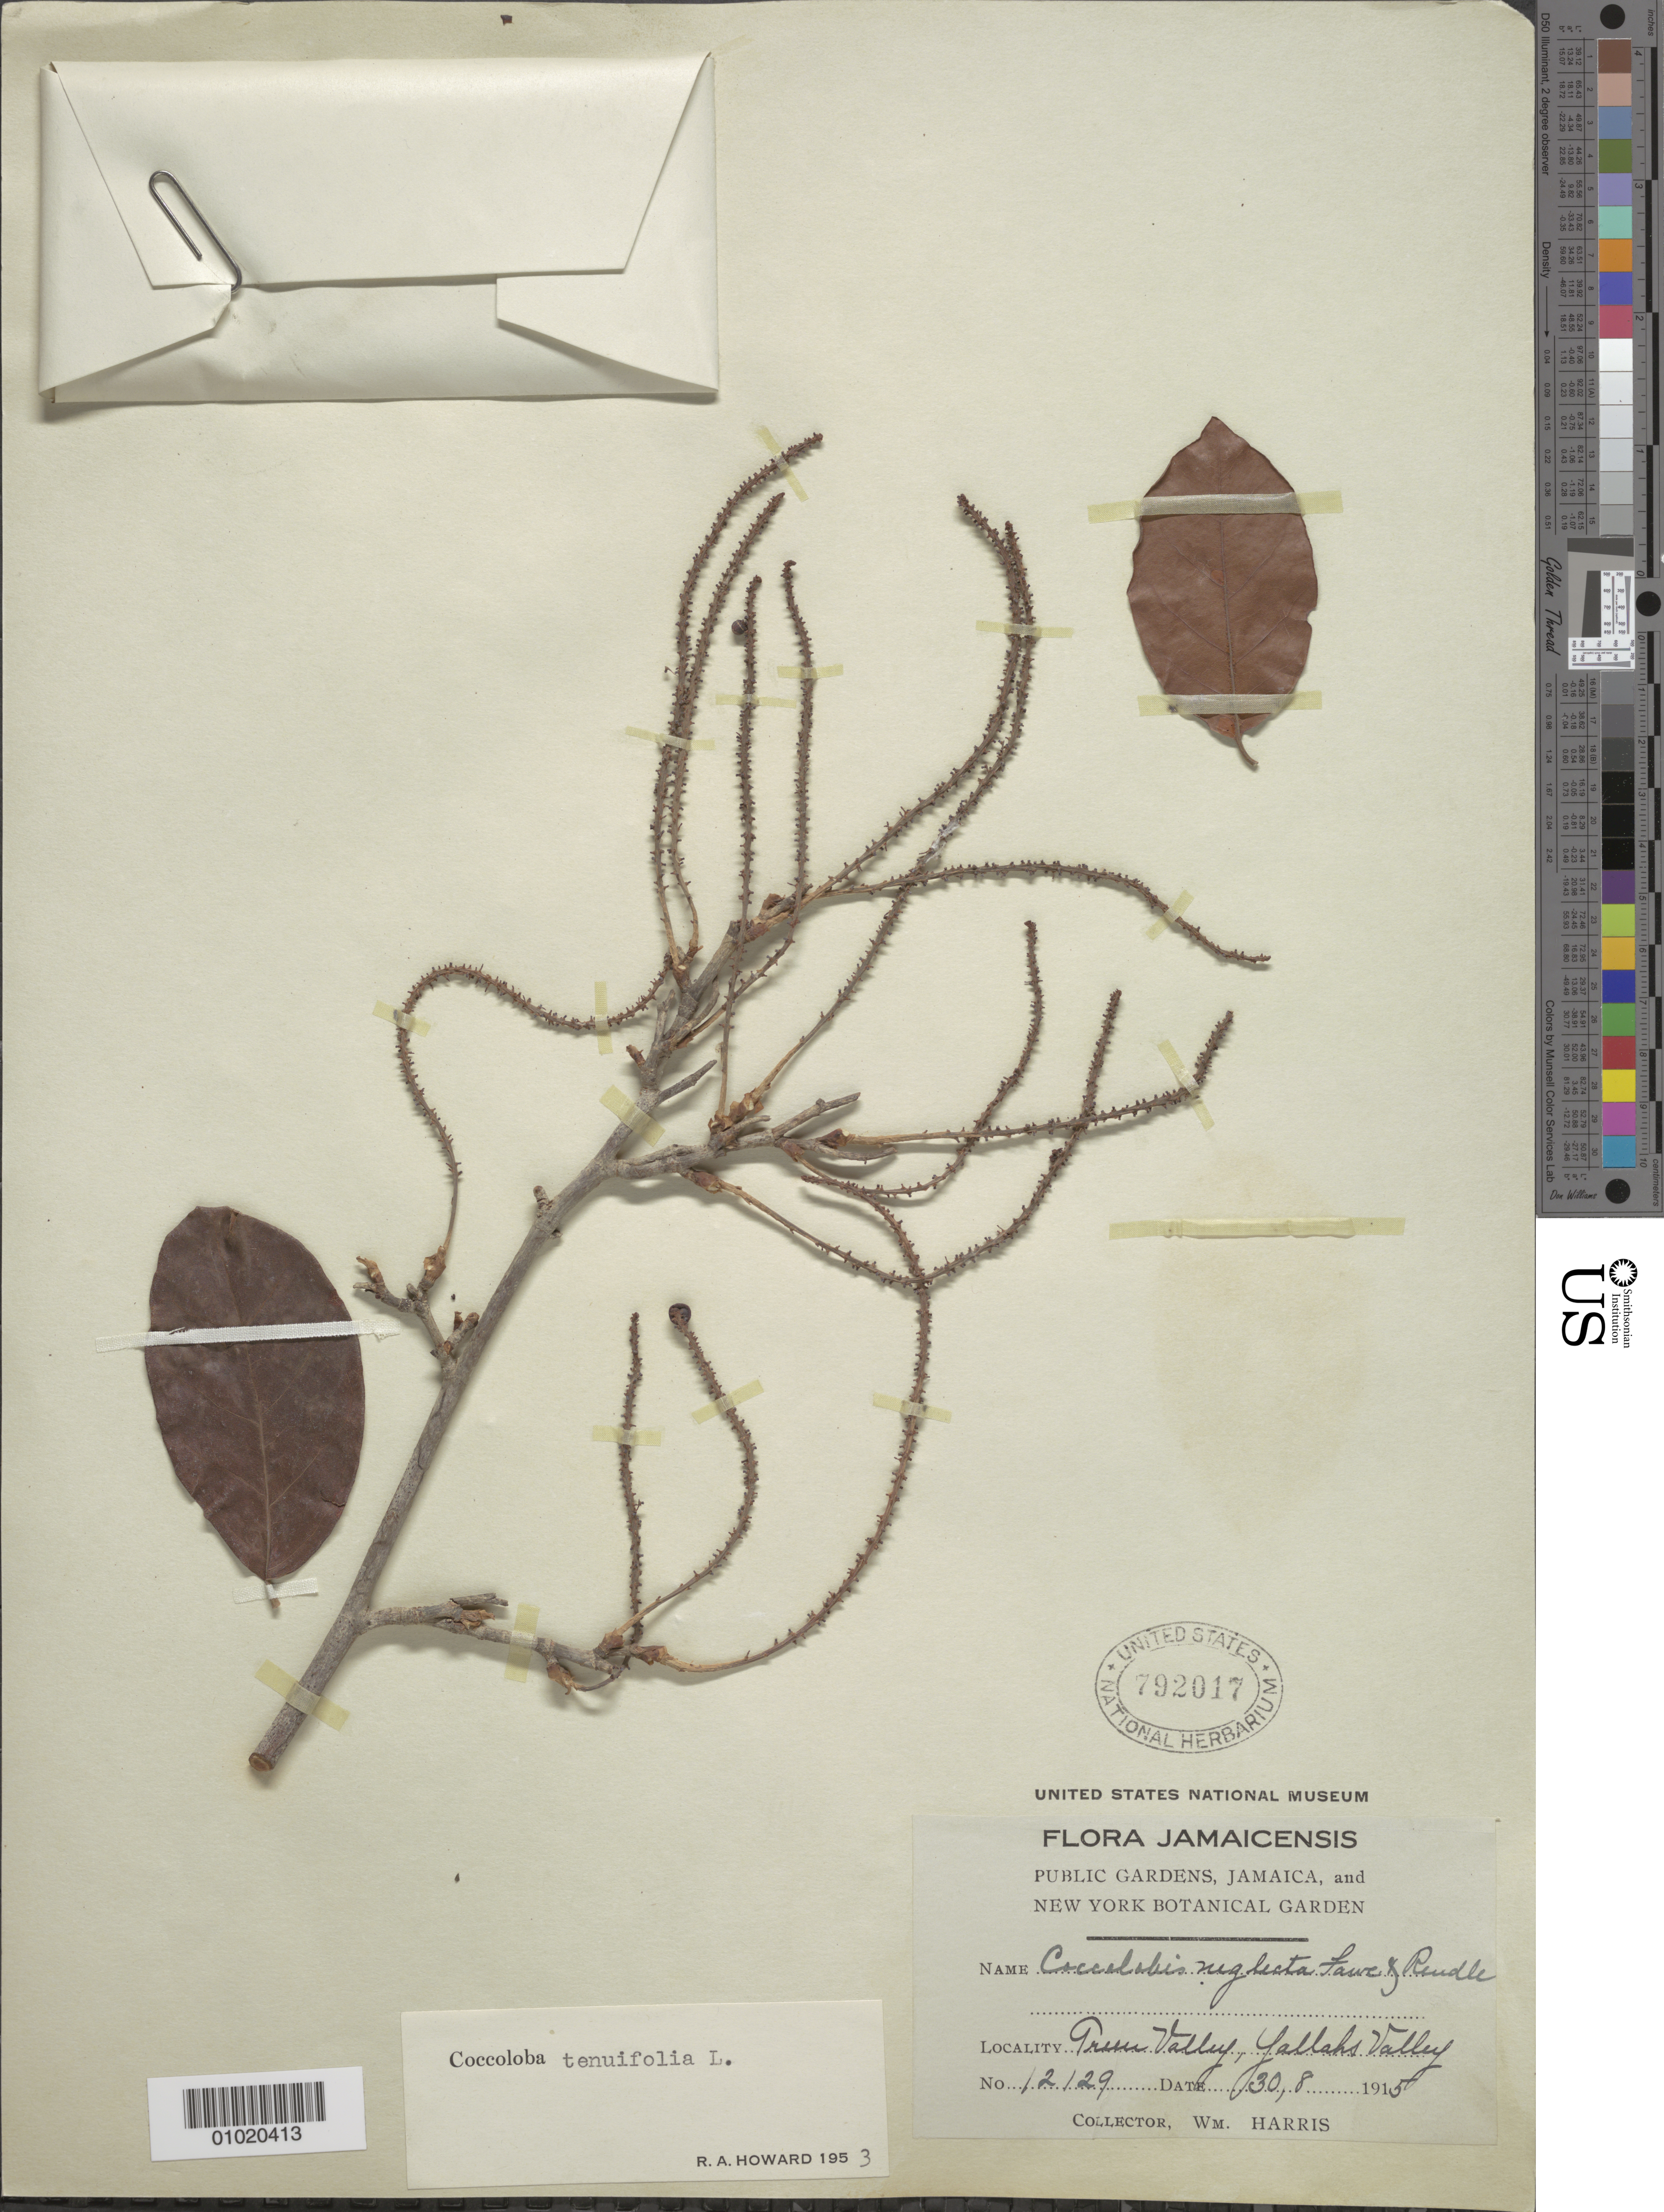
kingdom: Plantae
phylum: Tracheophyta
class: Magnoliopsida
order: Caryophyllales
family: Polygonaceae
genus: Coccoloba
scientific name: Coccoloba tenuifolia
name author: L.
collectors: W. Harris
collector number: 12129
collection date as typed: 30 Aug 1915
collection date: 1915-08-30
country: Jamaica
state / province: Saint Thomas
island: Jamaica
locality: Yallahs Valley, Green Valley?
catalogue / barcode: US 792017